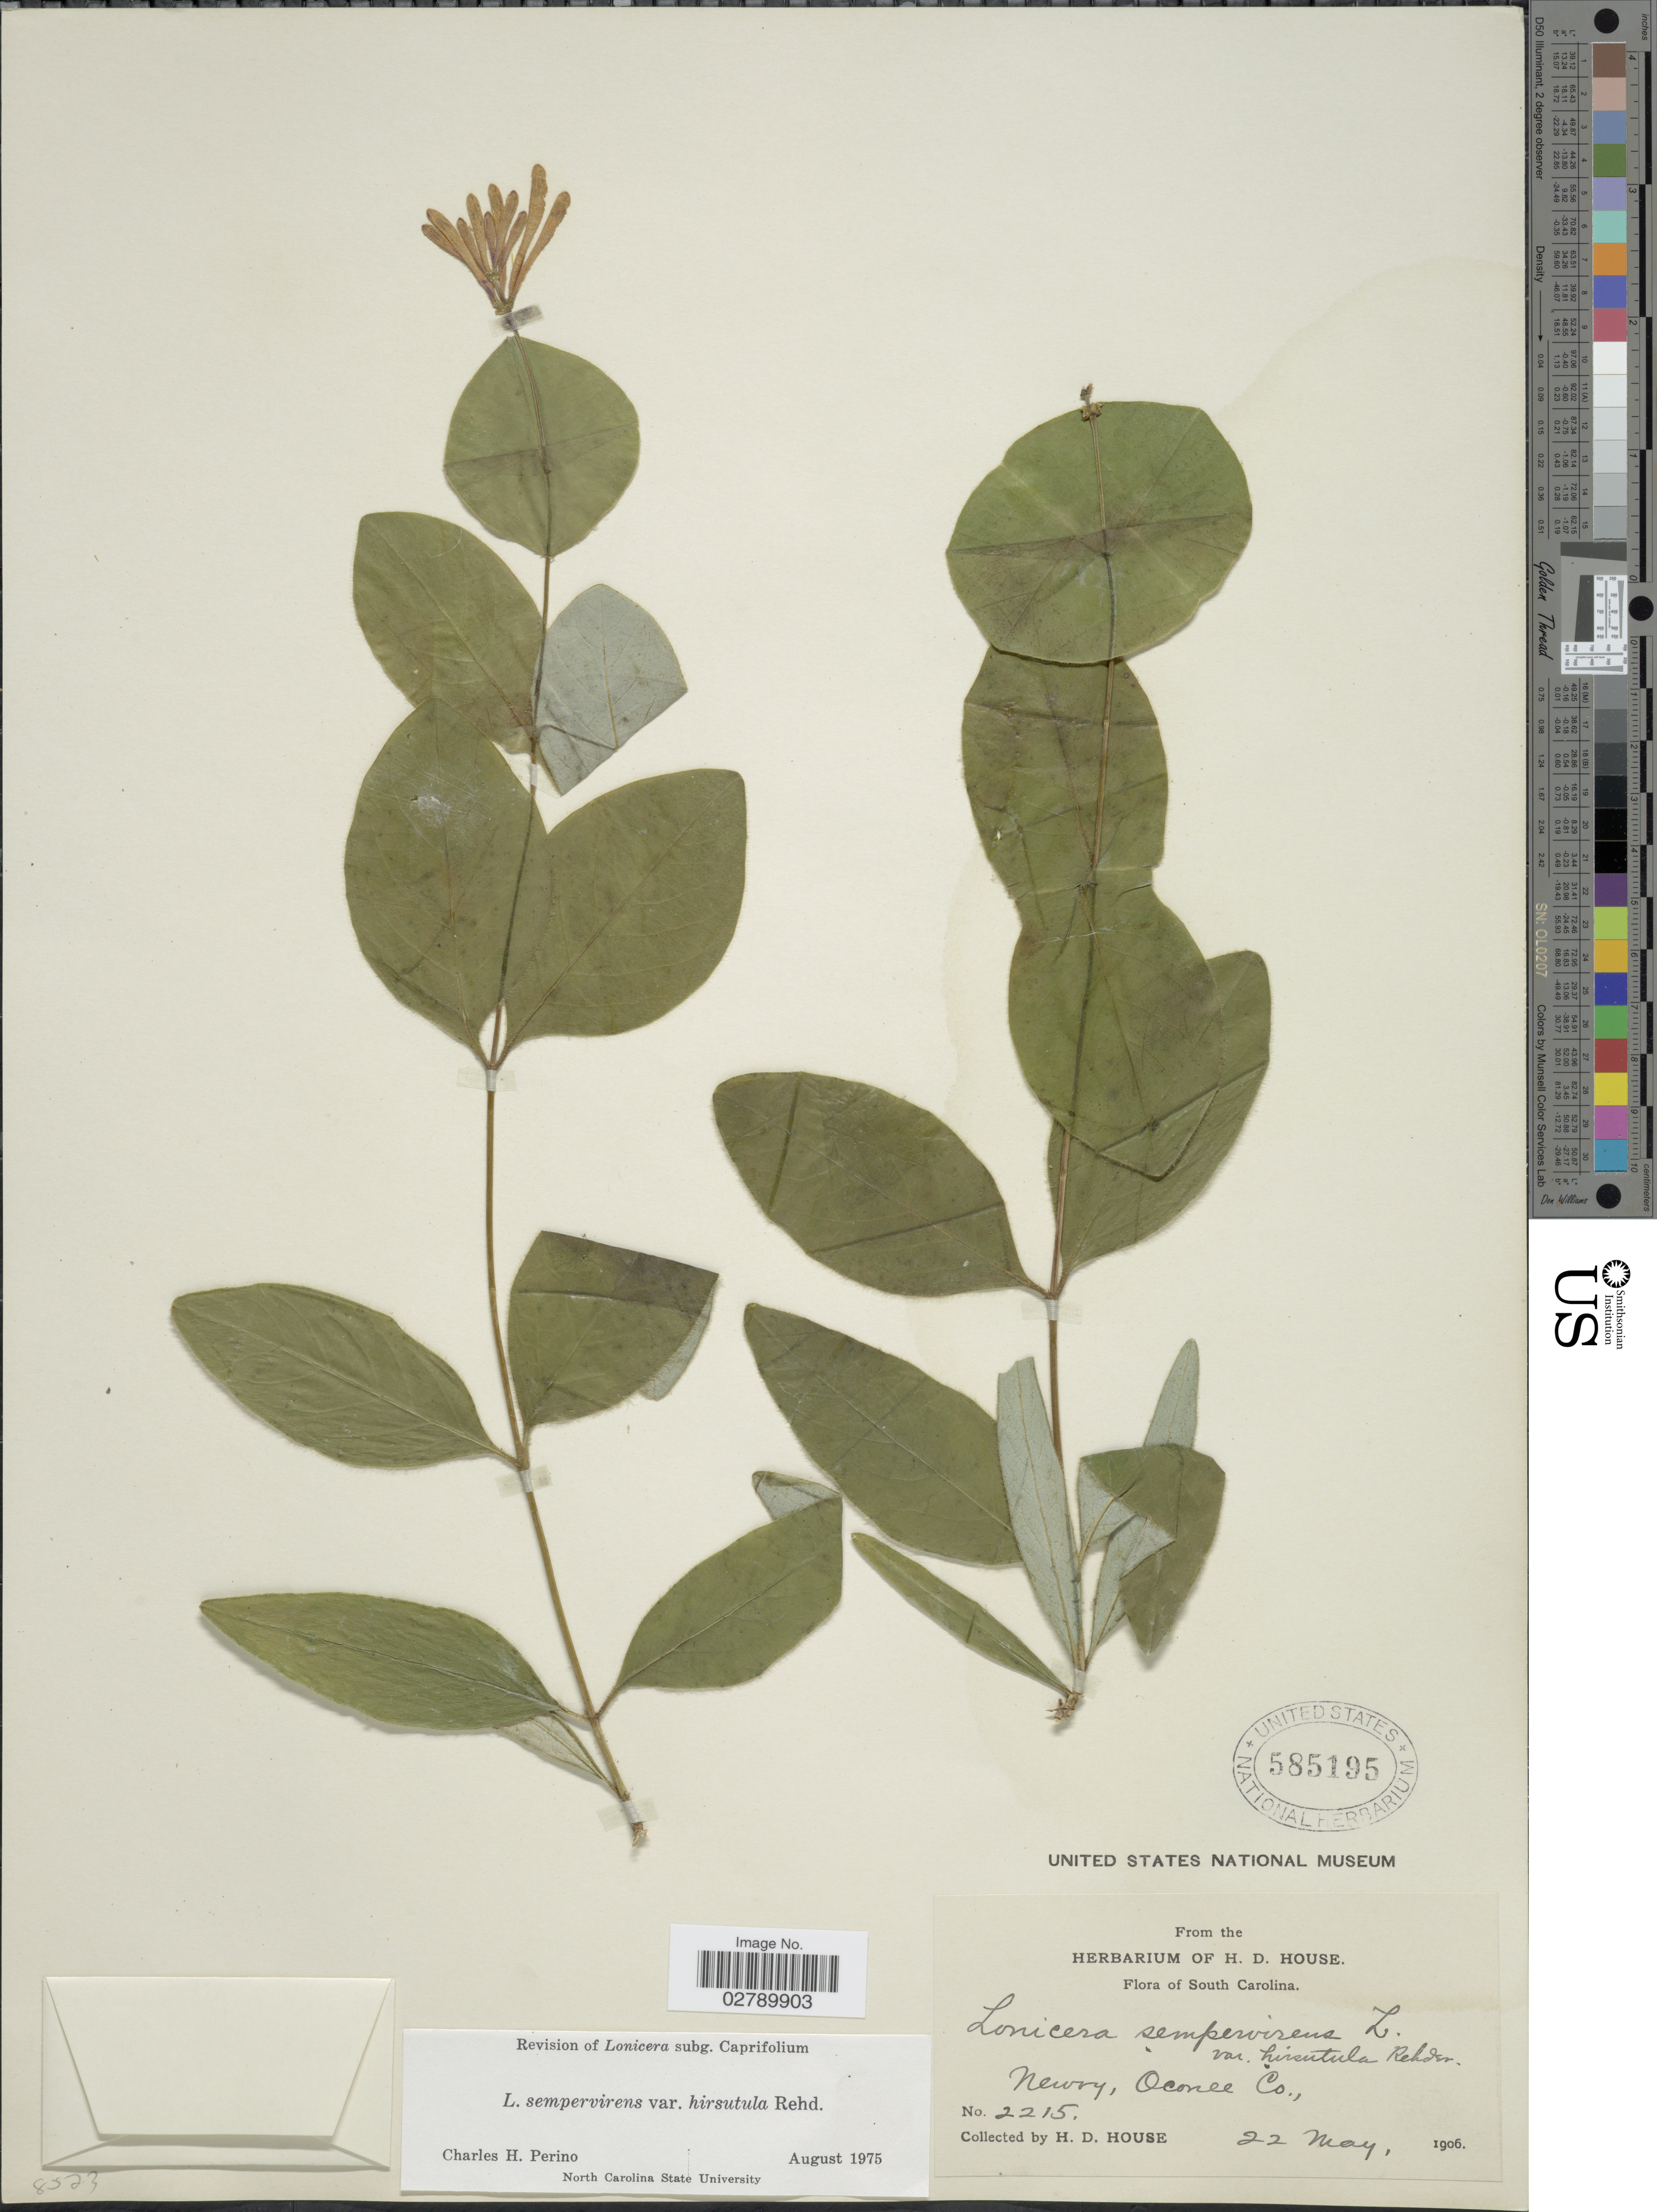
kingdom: Plantae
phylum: Tracheophyta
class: Magnoliopsida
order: Dipsacales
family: Caprifoliaceae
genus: Lonicera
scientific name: Lonicera sempervirens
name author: L.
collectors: H. D. House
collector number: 2215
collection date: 1906-05-22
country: United States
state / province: South Carolina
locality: Newry, Oconee Co.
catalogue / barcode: US 585195